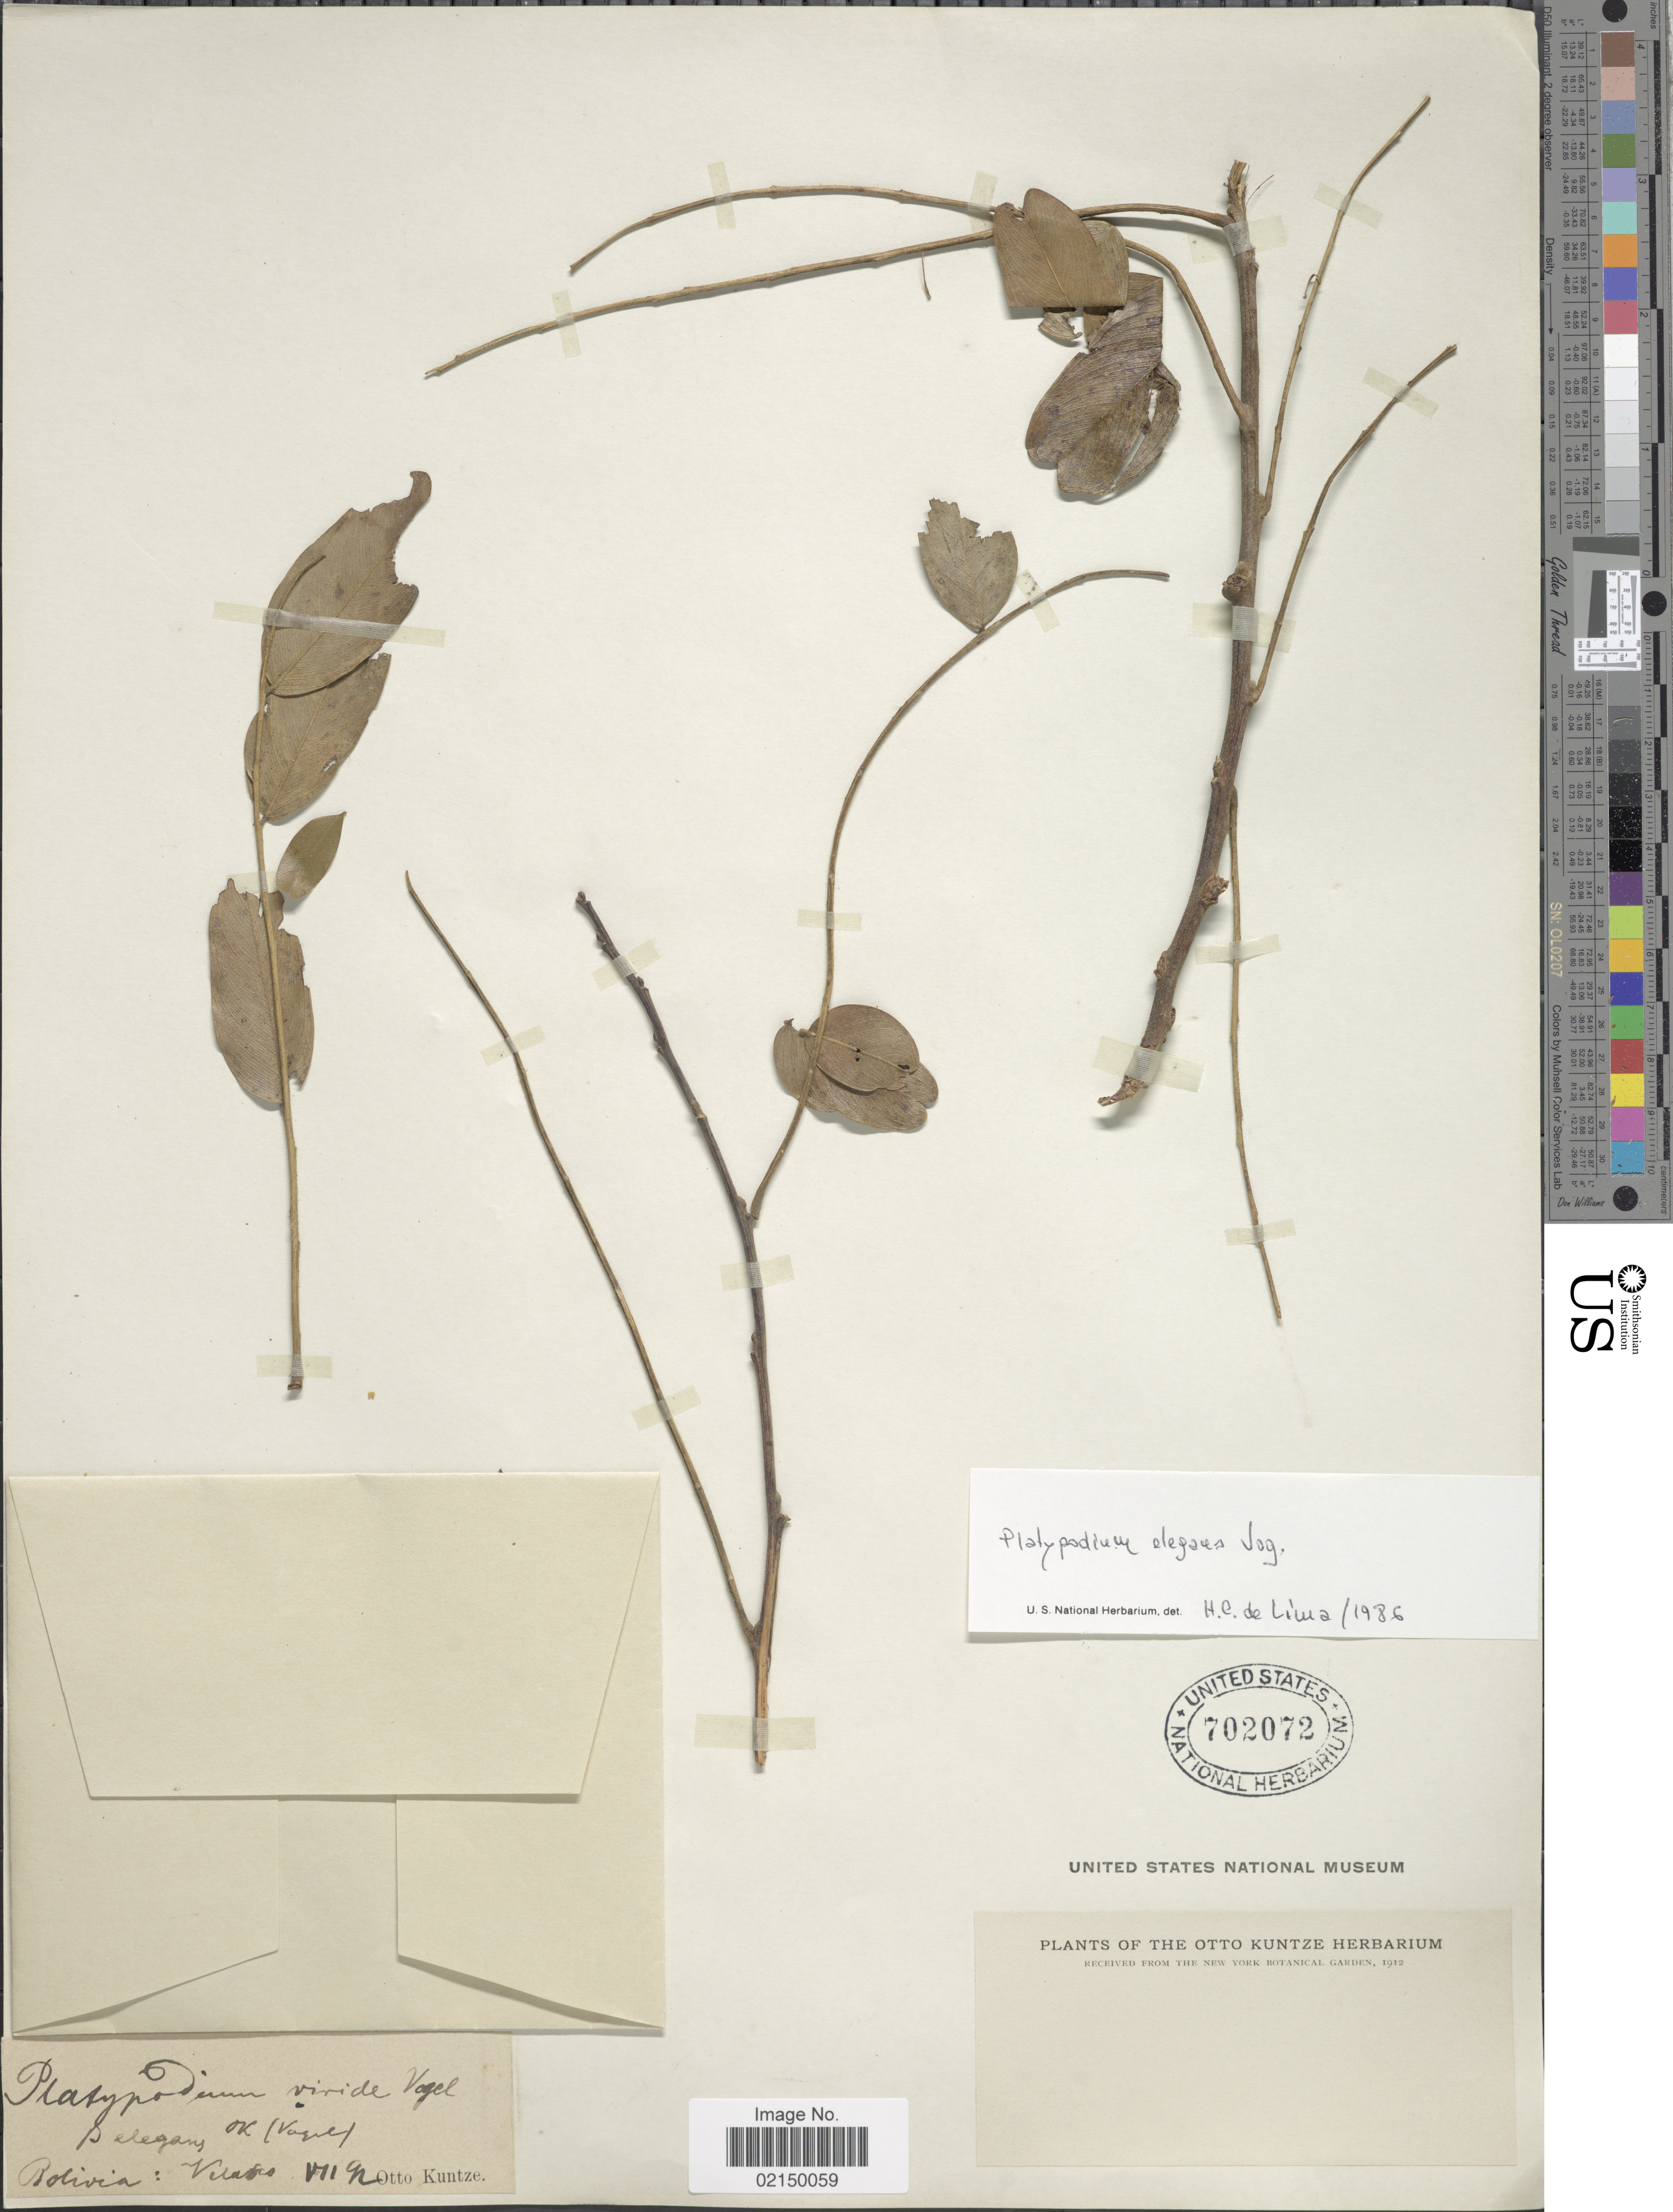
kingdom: Plantae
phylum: Tracheophyta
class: Magnoliopsida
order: Fabales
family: Fabaceae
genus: Platypodium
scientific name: Platypodium elegans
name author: Vogel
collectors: C.E.O. Kuntze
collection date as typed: Transcribed d/m/y: /7/92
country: Bolivia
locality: Velasco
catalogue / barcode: US 702072